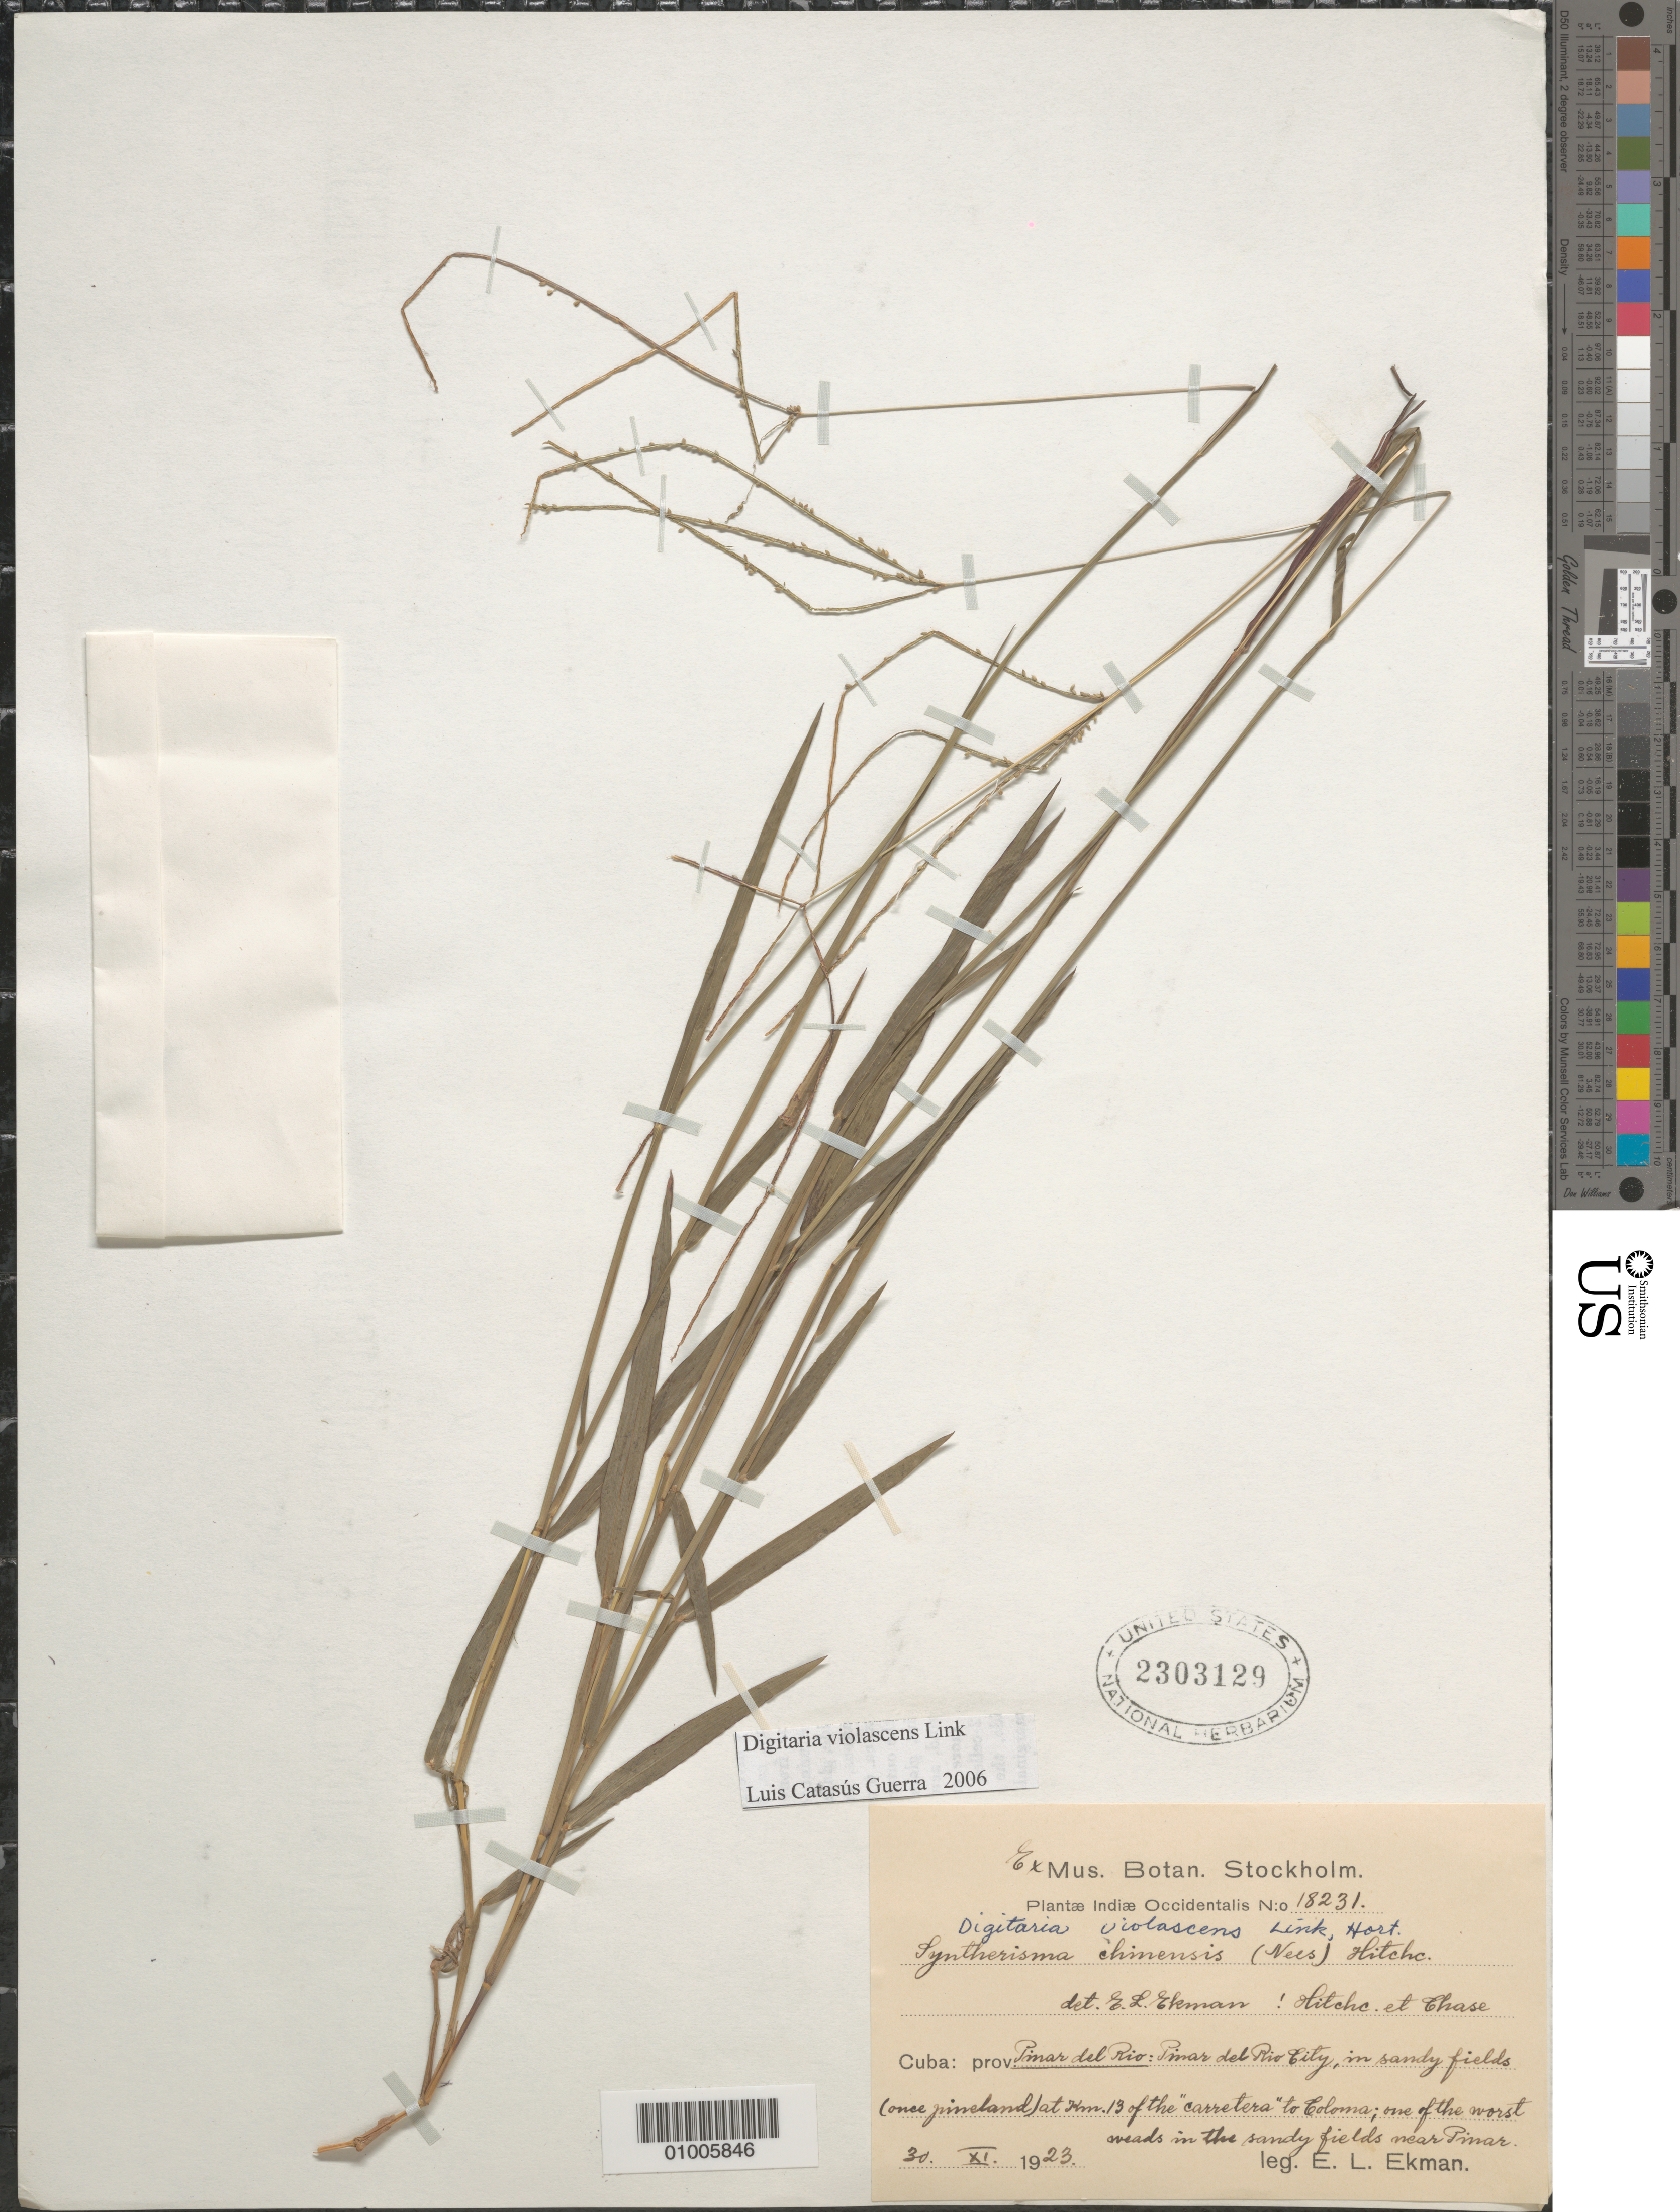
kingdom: Plantae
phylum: Tracheophyta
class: Liliopsida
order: Poales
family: Poaceae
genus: Digitaria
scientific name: Digitaria violascens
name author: Link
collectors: E. L. Ekman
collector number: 18231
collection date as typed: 30 Jun 1923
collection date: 1923-06-30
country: Cuba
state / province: Pinar del Rio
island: Cuba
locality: Pinar del Rio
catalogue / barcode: US 2303129